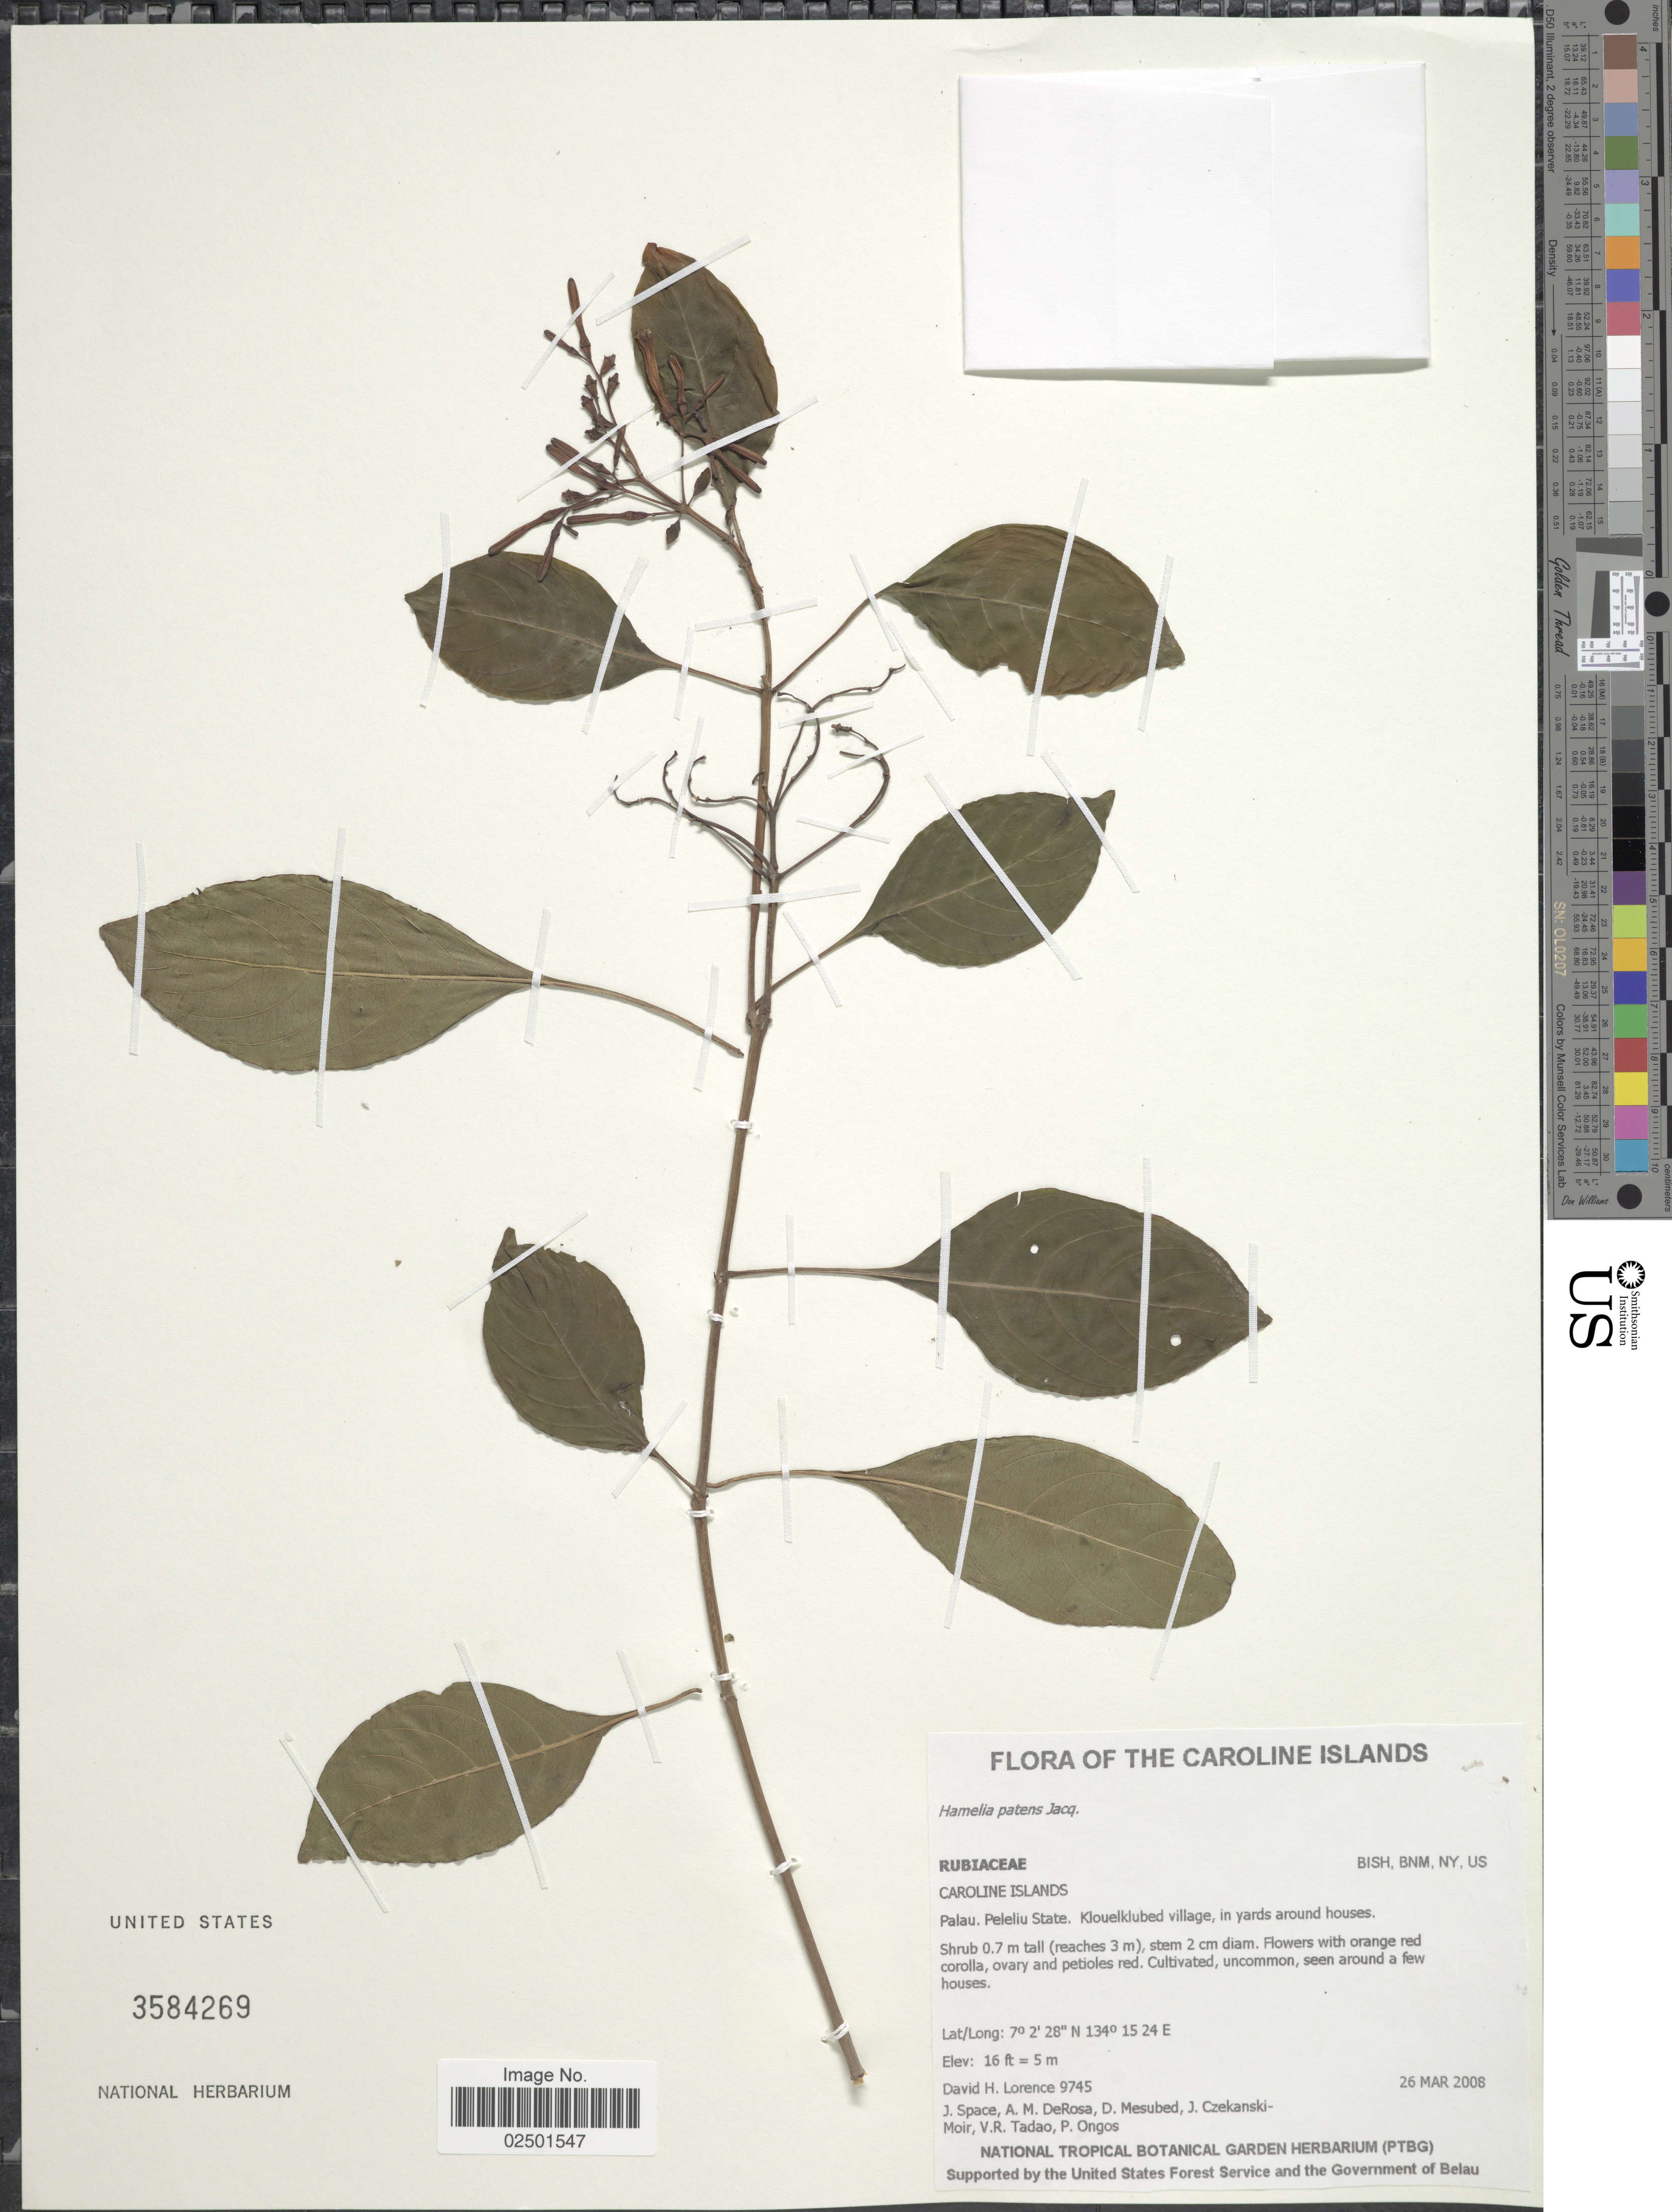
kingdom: Plantae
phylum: Tracheophyta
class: Magnoliopsida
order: Gentianales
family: Rubiaceae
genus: Hamelia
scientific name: Hamelia patens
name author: Jacq.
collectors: D. Lorence, J. Space, A. DeRosa, D. Mesubed & et al.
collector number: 9745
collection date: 2008-03-26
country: Palau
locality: Caroline Islands. Palau. Pelelui State. Klouelklubed village, in yards around houses.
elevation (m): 5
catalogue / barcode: US 3584269